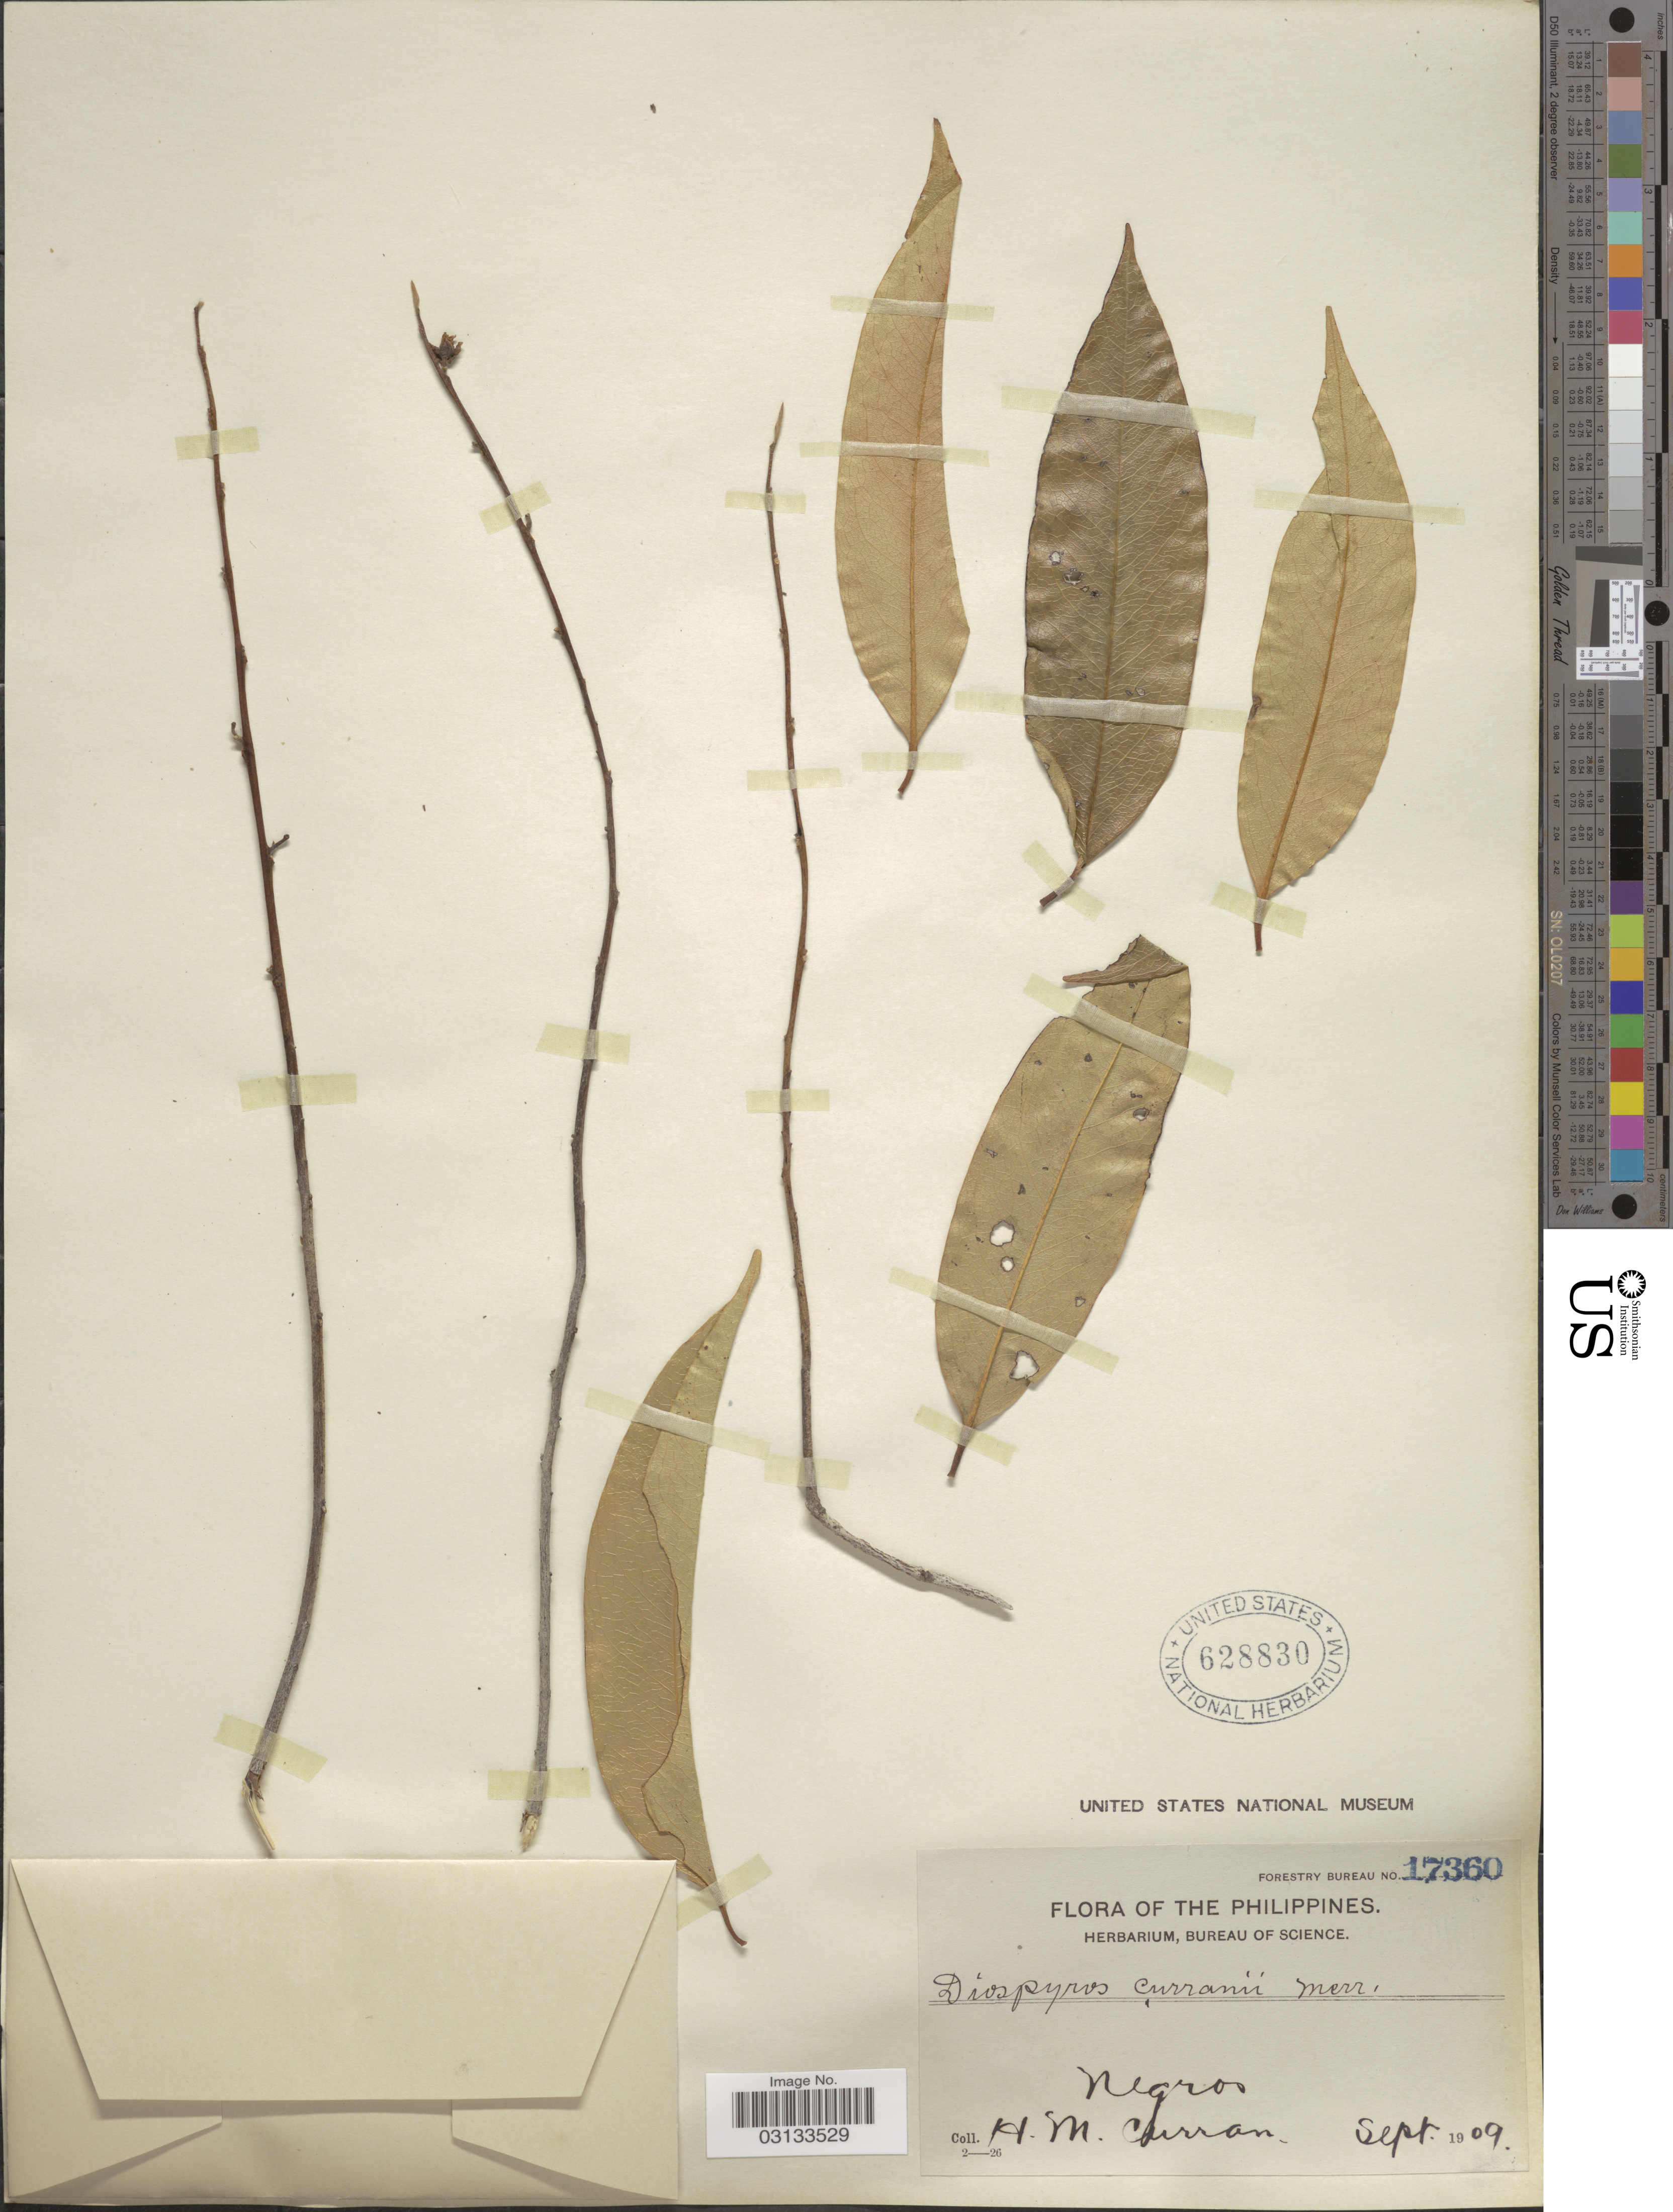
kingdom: Plantae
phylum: Tracheophyta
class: Magnoliopsida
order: Ericales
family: Ebenaceae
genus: Diospyros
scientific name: Diospyros curranii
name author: Merr.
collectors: H. M. Curran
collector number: Forestry Bureau 17360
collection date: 1909-09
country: Philippines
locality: Negros.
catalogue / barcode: US 628830